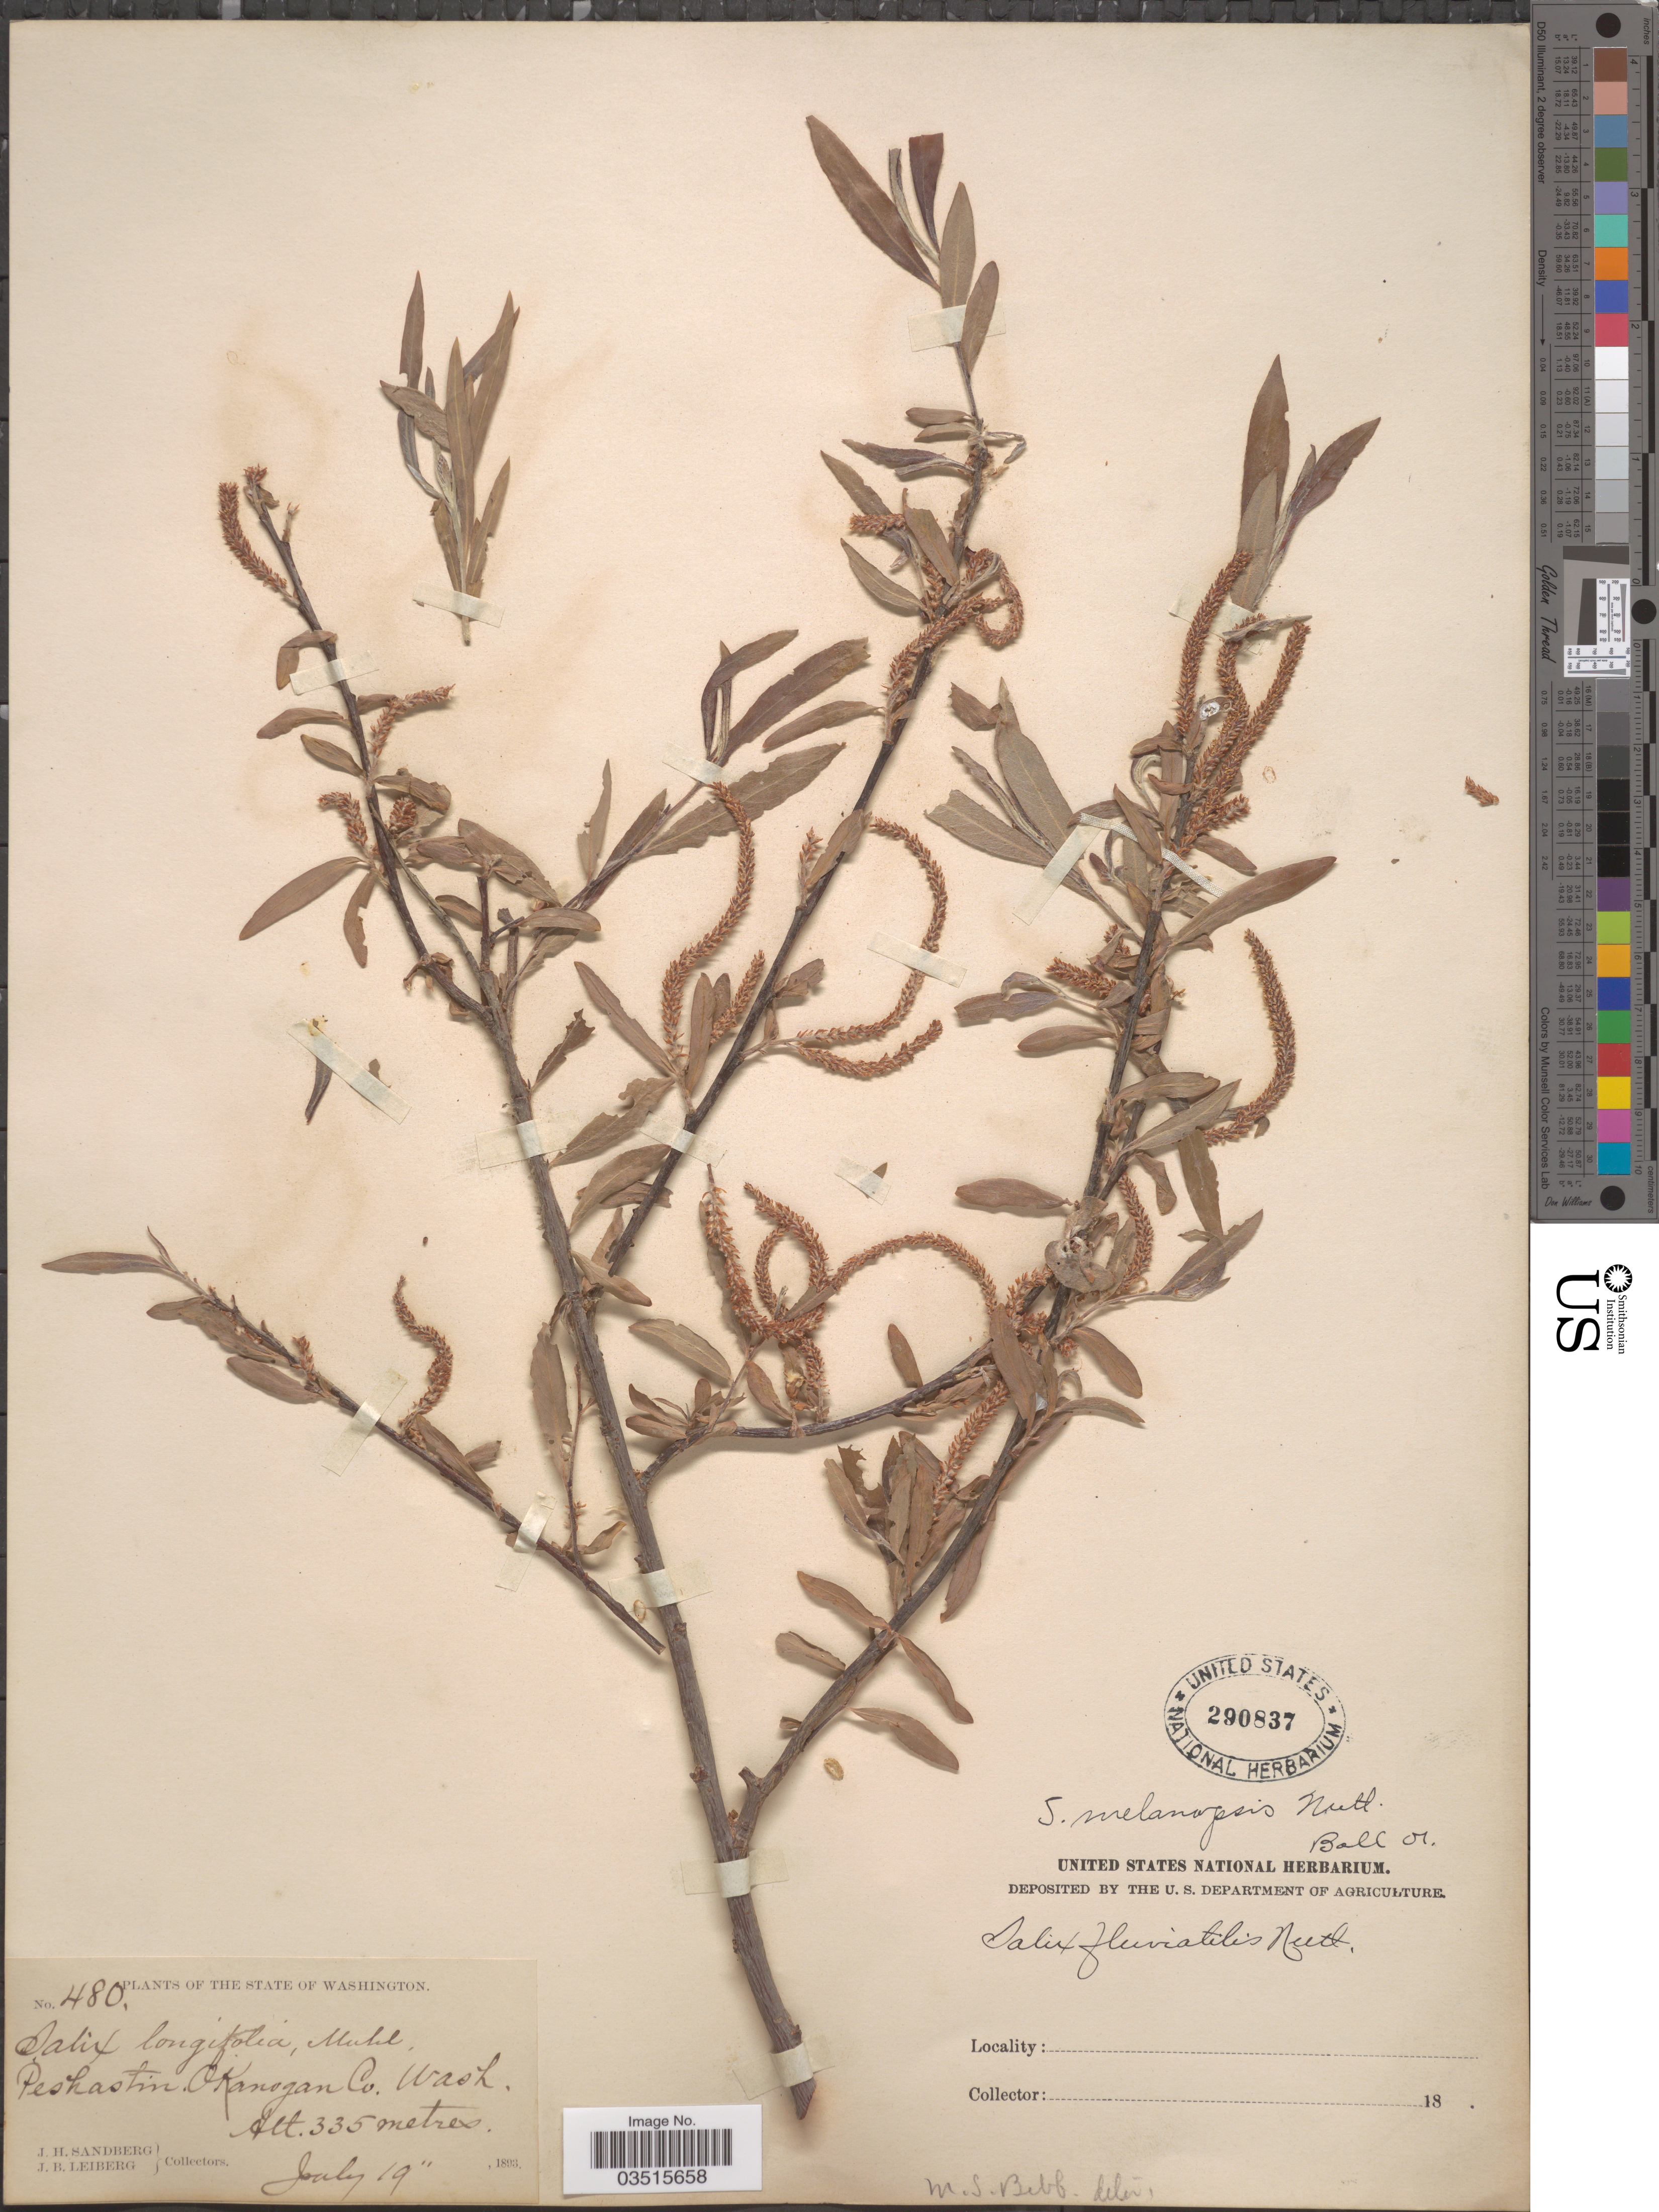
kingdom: Plantae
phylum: Tracheophyta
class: Magnoliopsida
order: Malpighiales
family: Salicaceae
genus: Salix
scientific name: Salix melanopsis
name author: Nutt.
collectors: J. H. Sandberg & J. B. Leiberg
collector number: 480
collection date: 1898-07-19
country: United States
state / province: Washington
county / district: Okanogan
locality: Peshastin. Okanogan Co.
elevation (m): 335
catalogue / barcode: US 290837